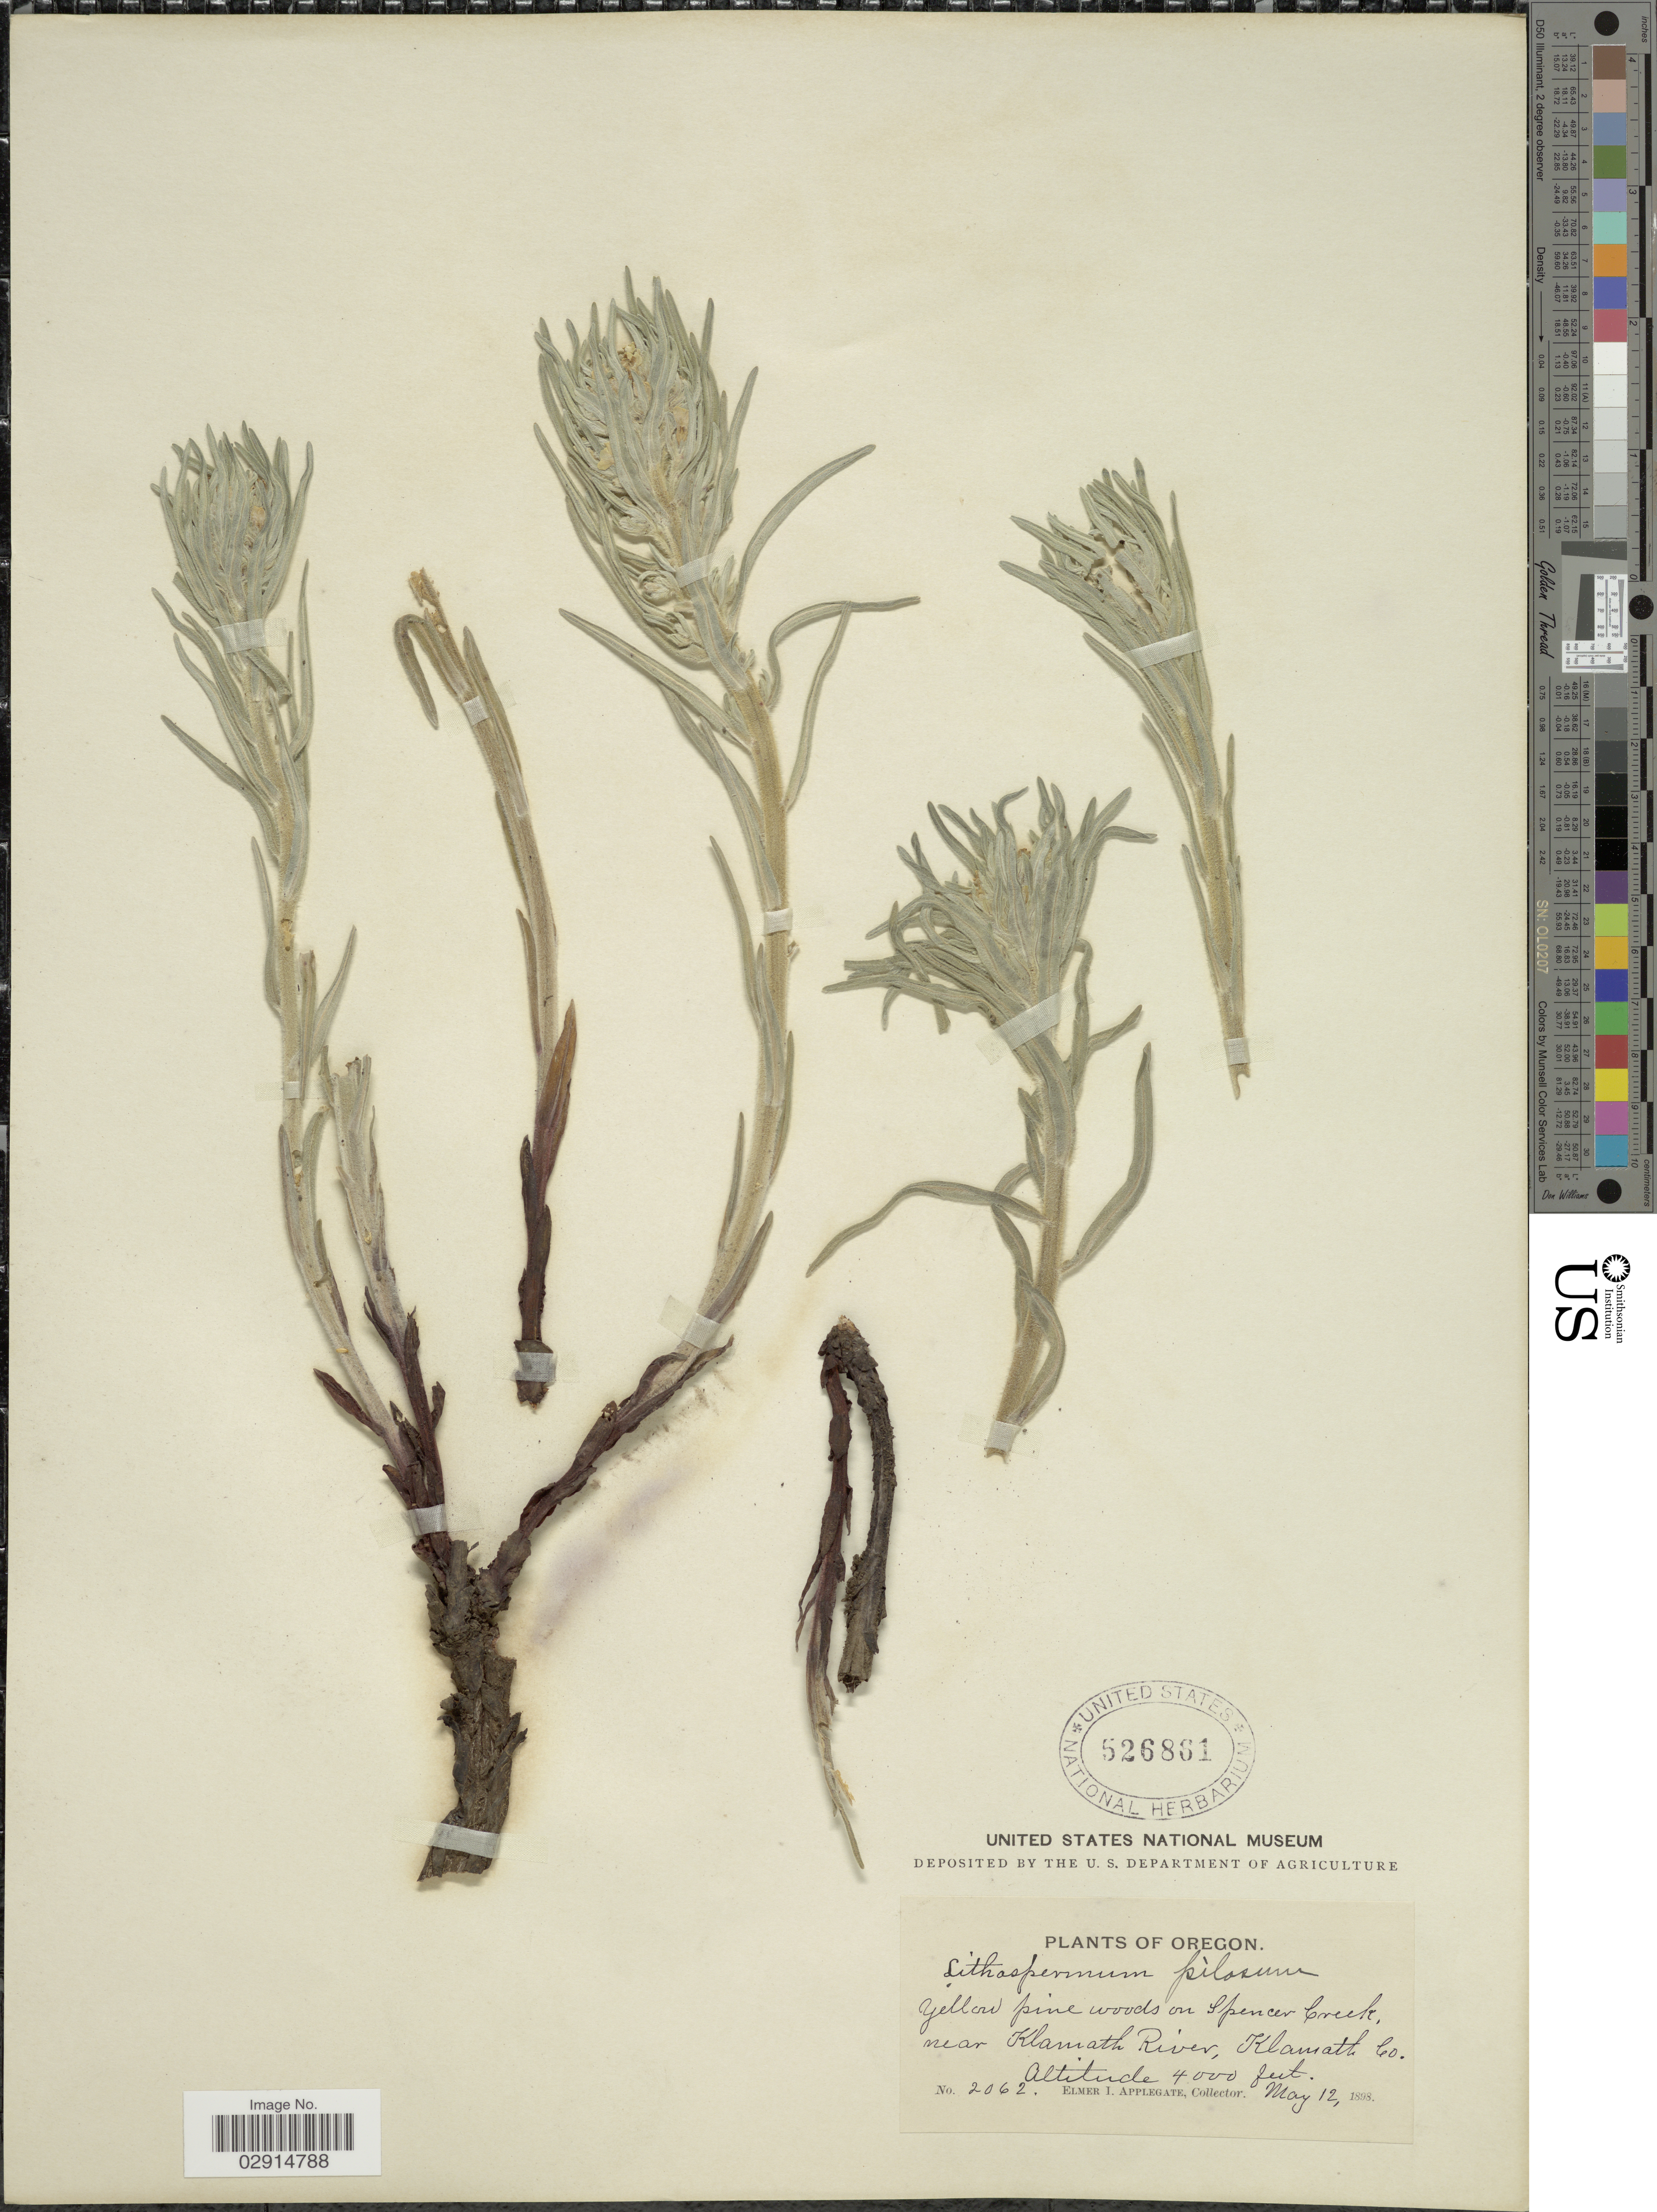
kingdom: Plantae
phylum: Tracheophyta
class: Magnoliopsida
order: Boraginales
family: Boraginaceae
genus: Lithospermum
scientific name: Lithospermum ruderale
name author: Douglas ex Lehm.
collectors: E. I. Applegate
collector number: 2062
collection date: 1898-05-12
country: United States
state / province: Oregon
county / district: Klamath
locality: Yellow pine woods on Spencer Creek, near Klamath River, Klamath Co.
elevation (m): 1219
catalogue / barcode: US 526861